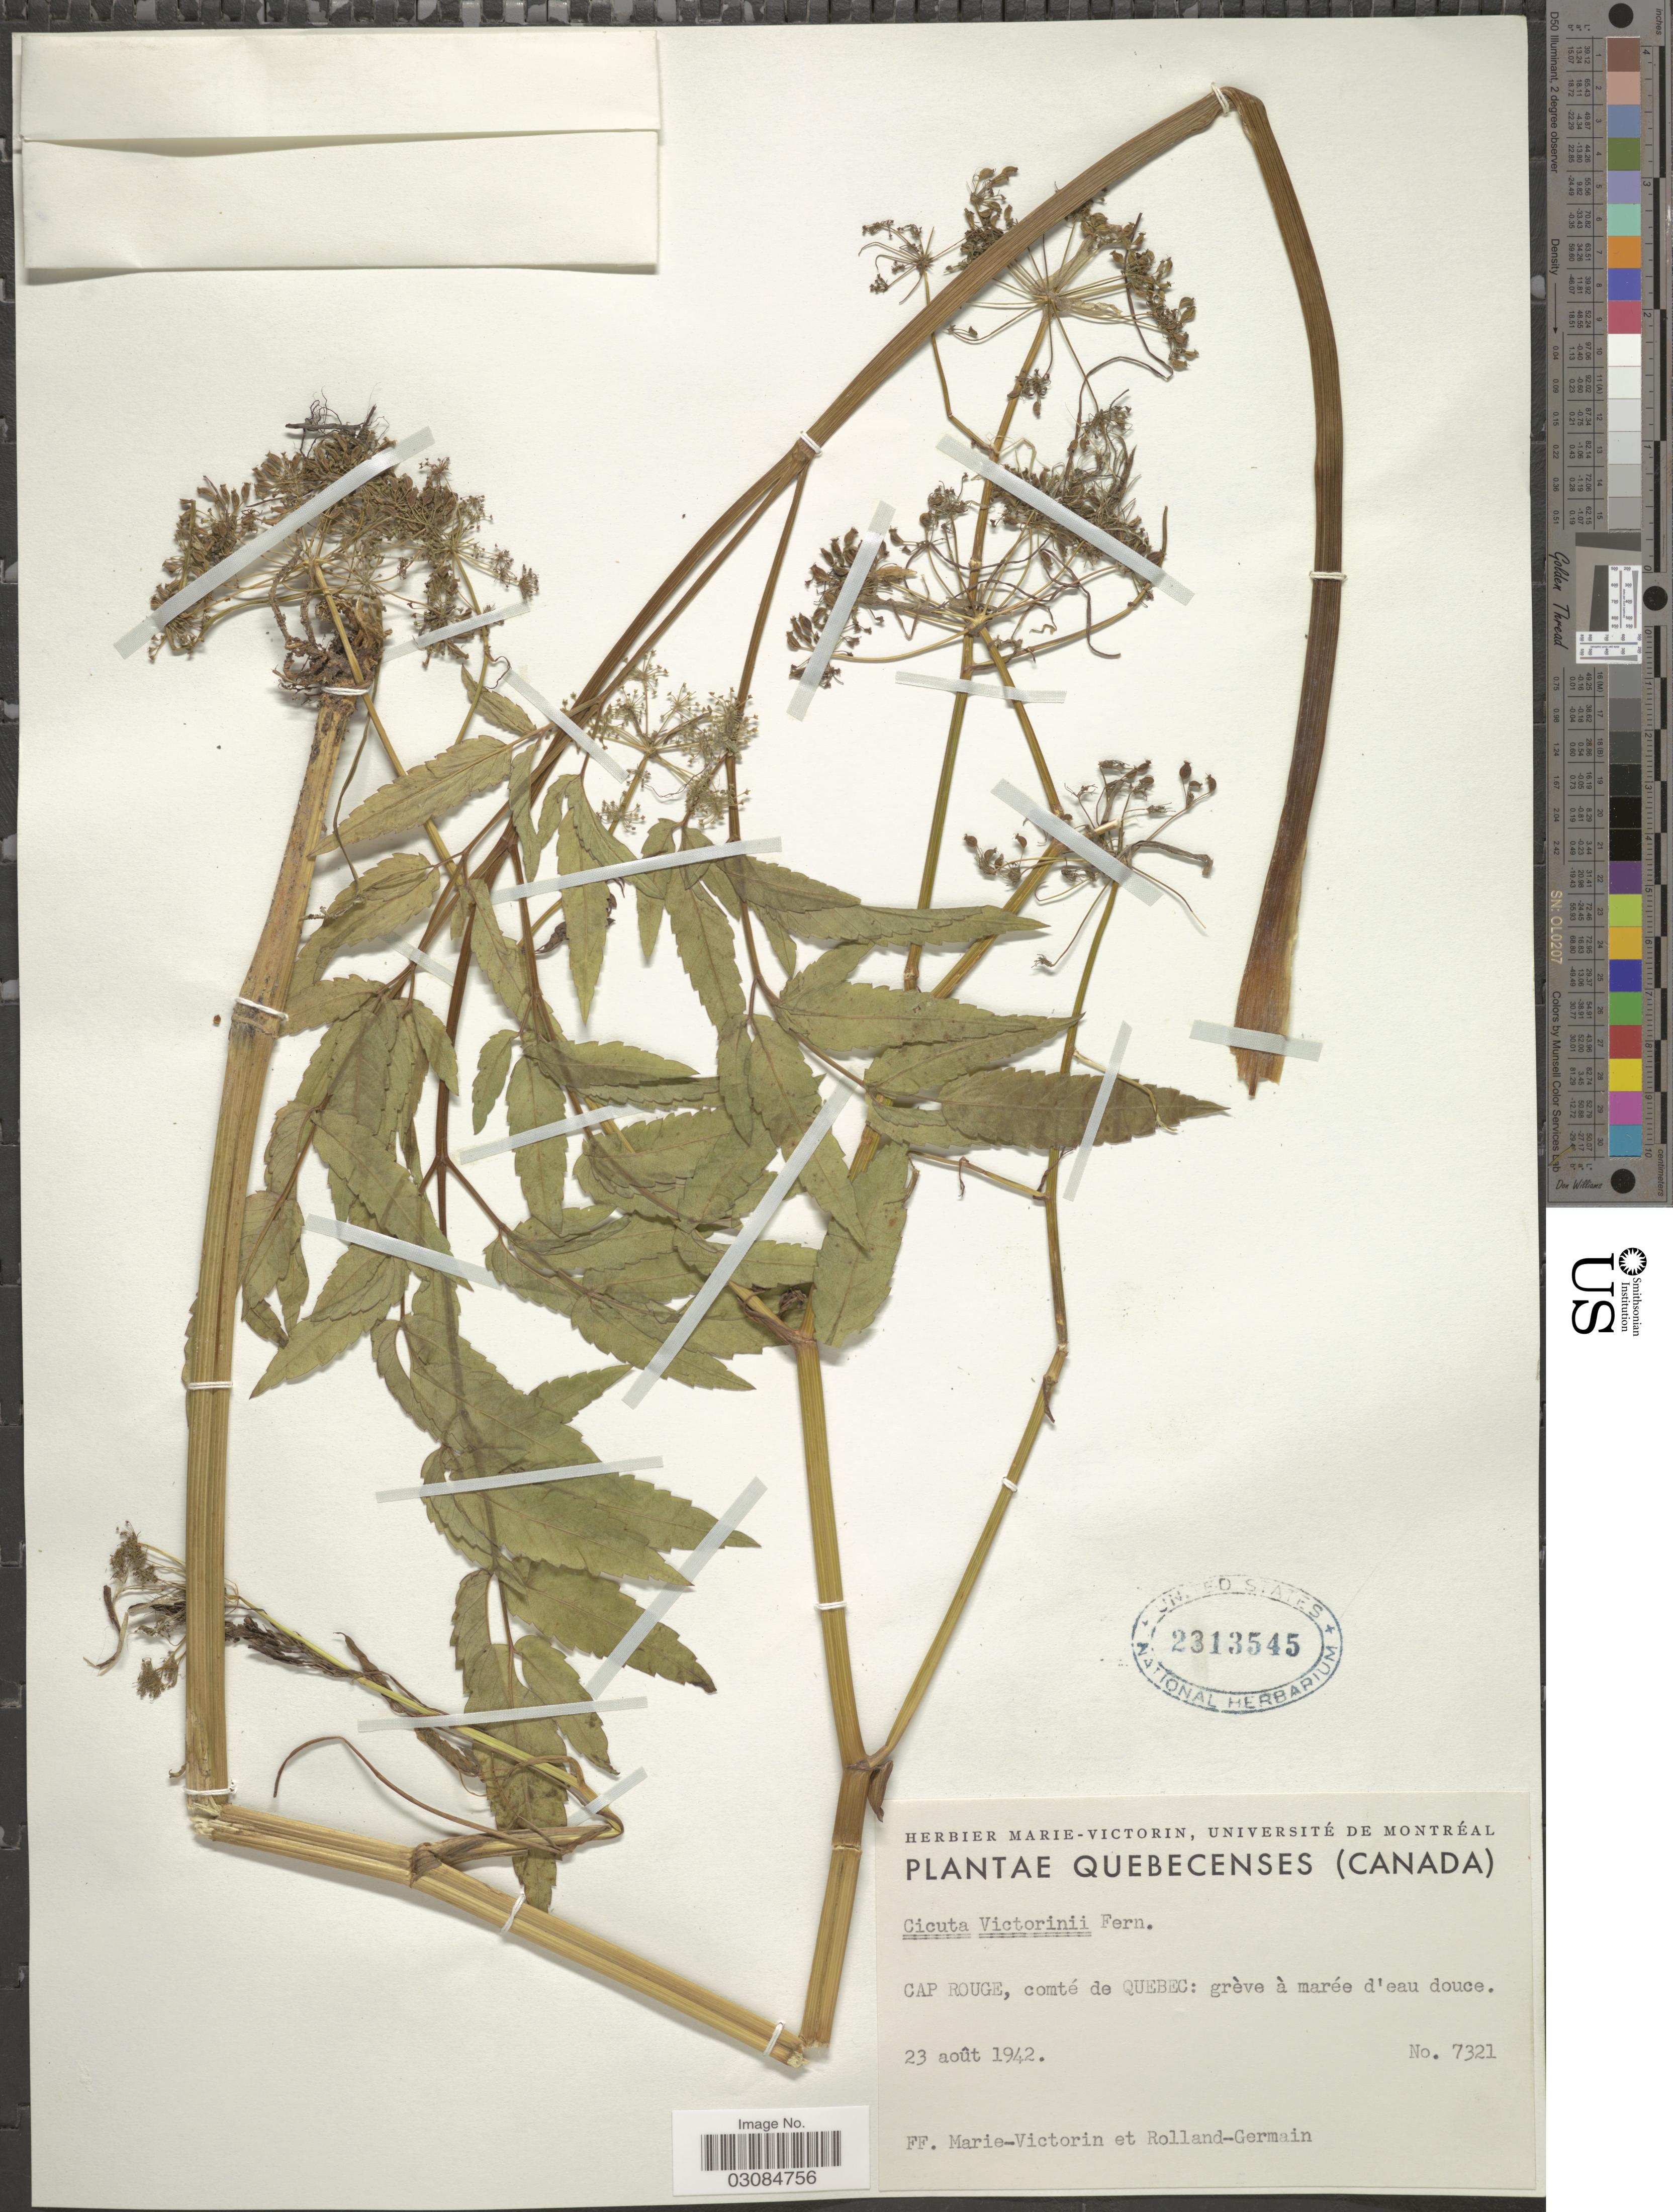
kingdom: Plantae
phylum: Tracheophyta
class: Magnoliopsida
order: Apiales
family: Apiaceae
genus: Cicuta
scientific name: Cicuta victorinii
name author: Fernald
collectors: -. Marie-Victorin & Rolland-Germain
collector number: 7321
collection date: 1942-08-23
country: Canada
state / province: Quebec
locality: Cap Rouge, comté de Quebec: grève à marée d'eau douce.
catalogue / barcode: US 2313545